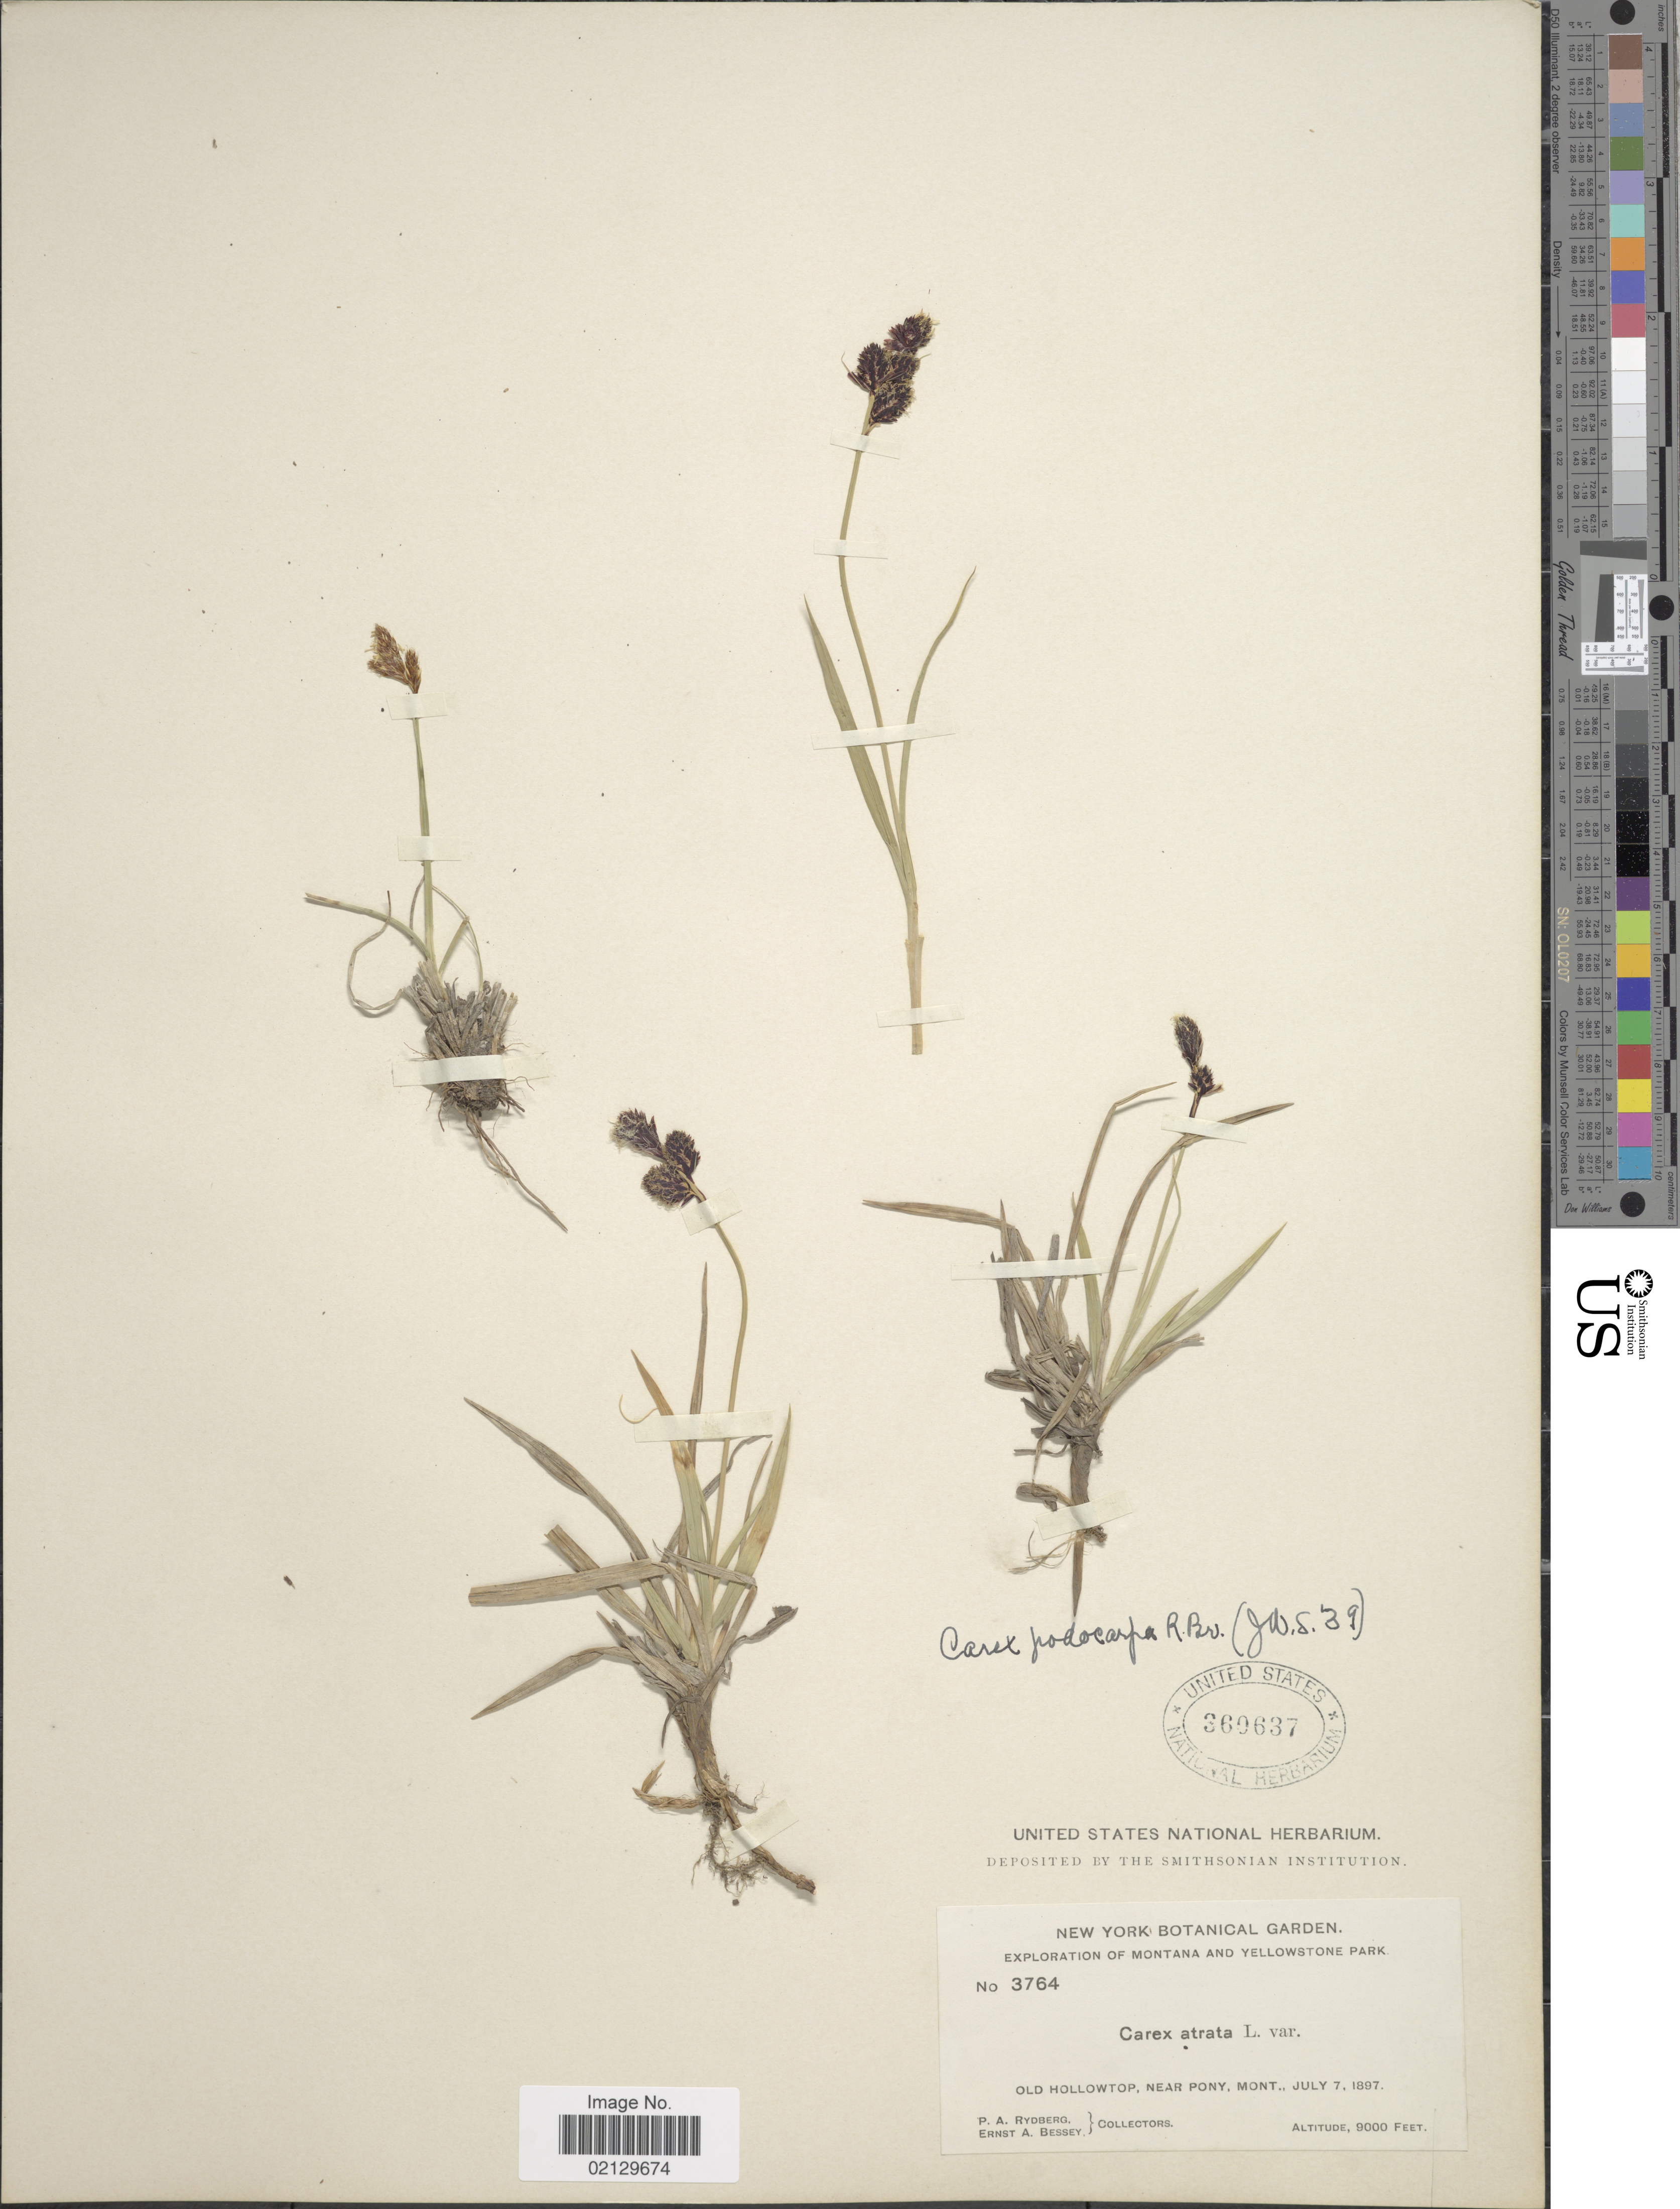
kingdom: Plantae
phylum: Tracheophyta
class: Liliopsida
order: Poales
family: Cyperaceae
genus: Carex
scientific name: Carex podocarpa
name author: R. Br.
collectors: P. A. Rydberg & E. A. Bessey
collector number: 3764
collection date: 1897-08-07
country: United States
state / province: Montana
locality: Montana and Yellowstone Park. Old Hollowtop, near Pony Mont.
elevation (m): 2743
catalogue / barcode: US 360637